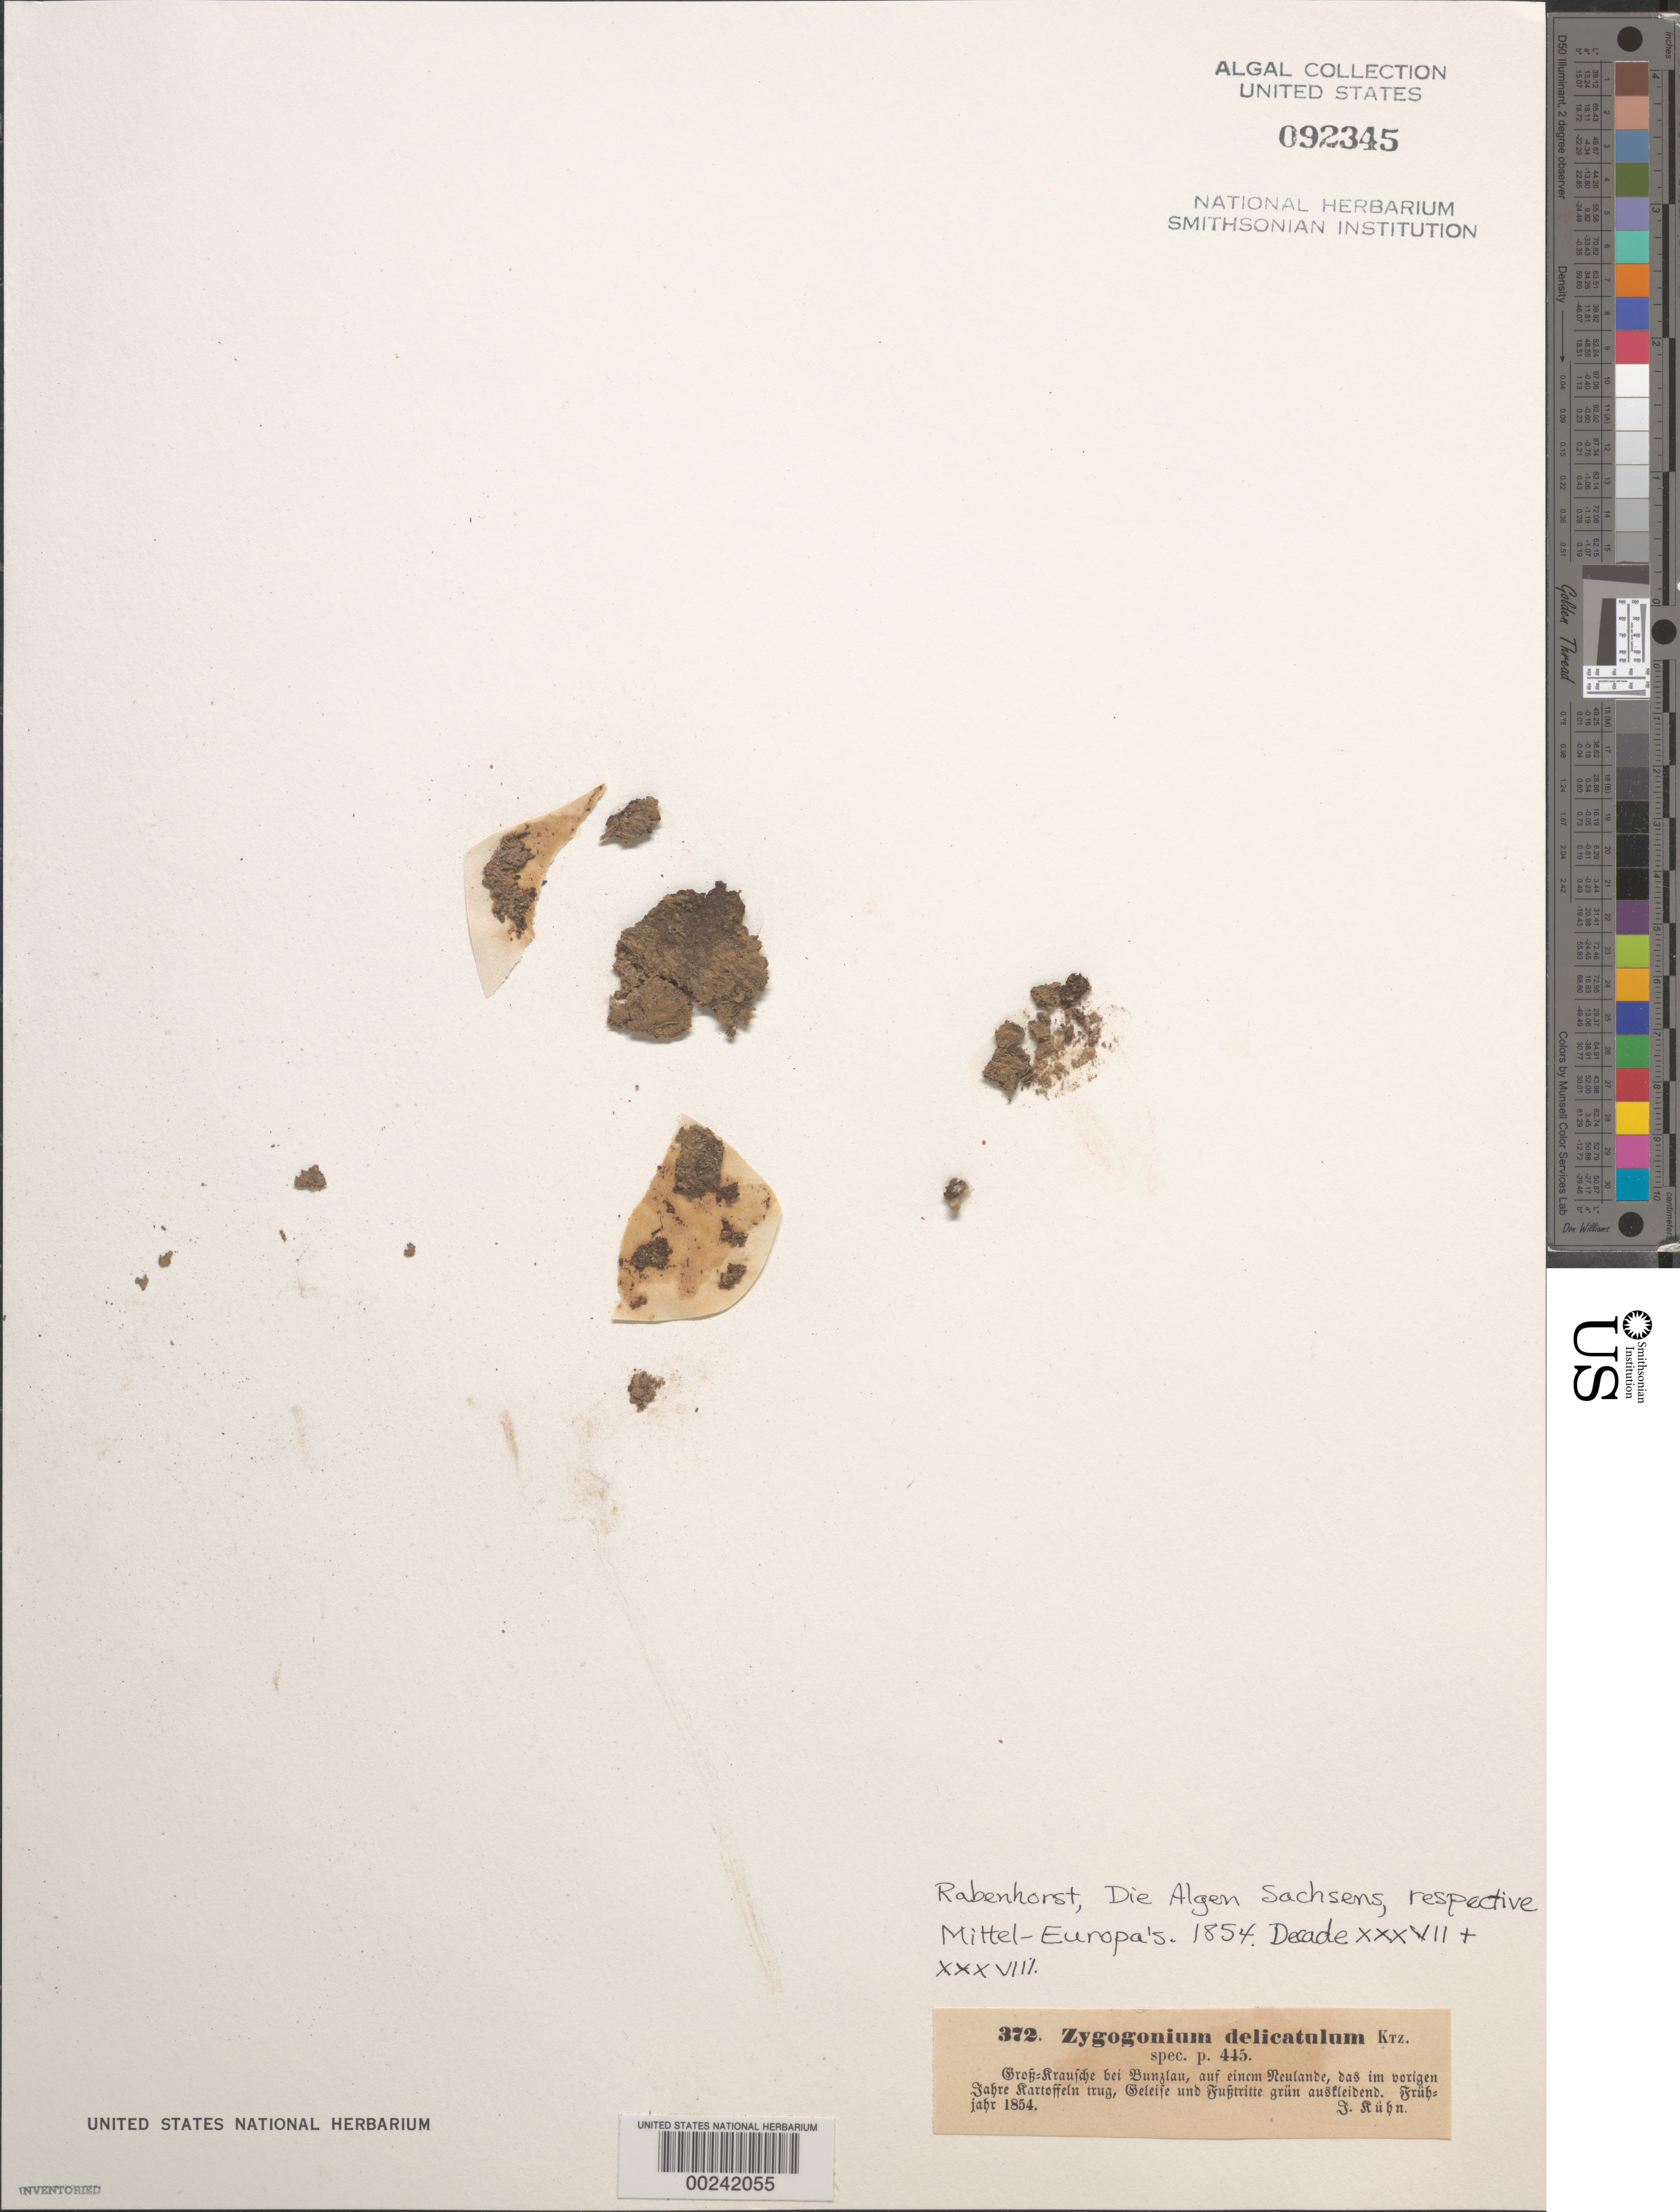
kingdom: Plantae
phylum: Charophyta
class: Zygnematophyceae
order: Zygnematales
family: Zygnemataceae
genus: Zygogonium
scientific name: Zygogonium ericetorum var. terrestre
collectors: J. A. Kuhn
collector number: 372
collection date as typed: Spr 1854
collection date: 1854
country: Germany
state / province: Sachsen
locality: Dresden District. Gross krauscha (gross-krausche) near boleslawiec (bunzlau), poland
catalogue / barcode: US 92345